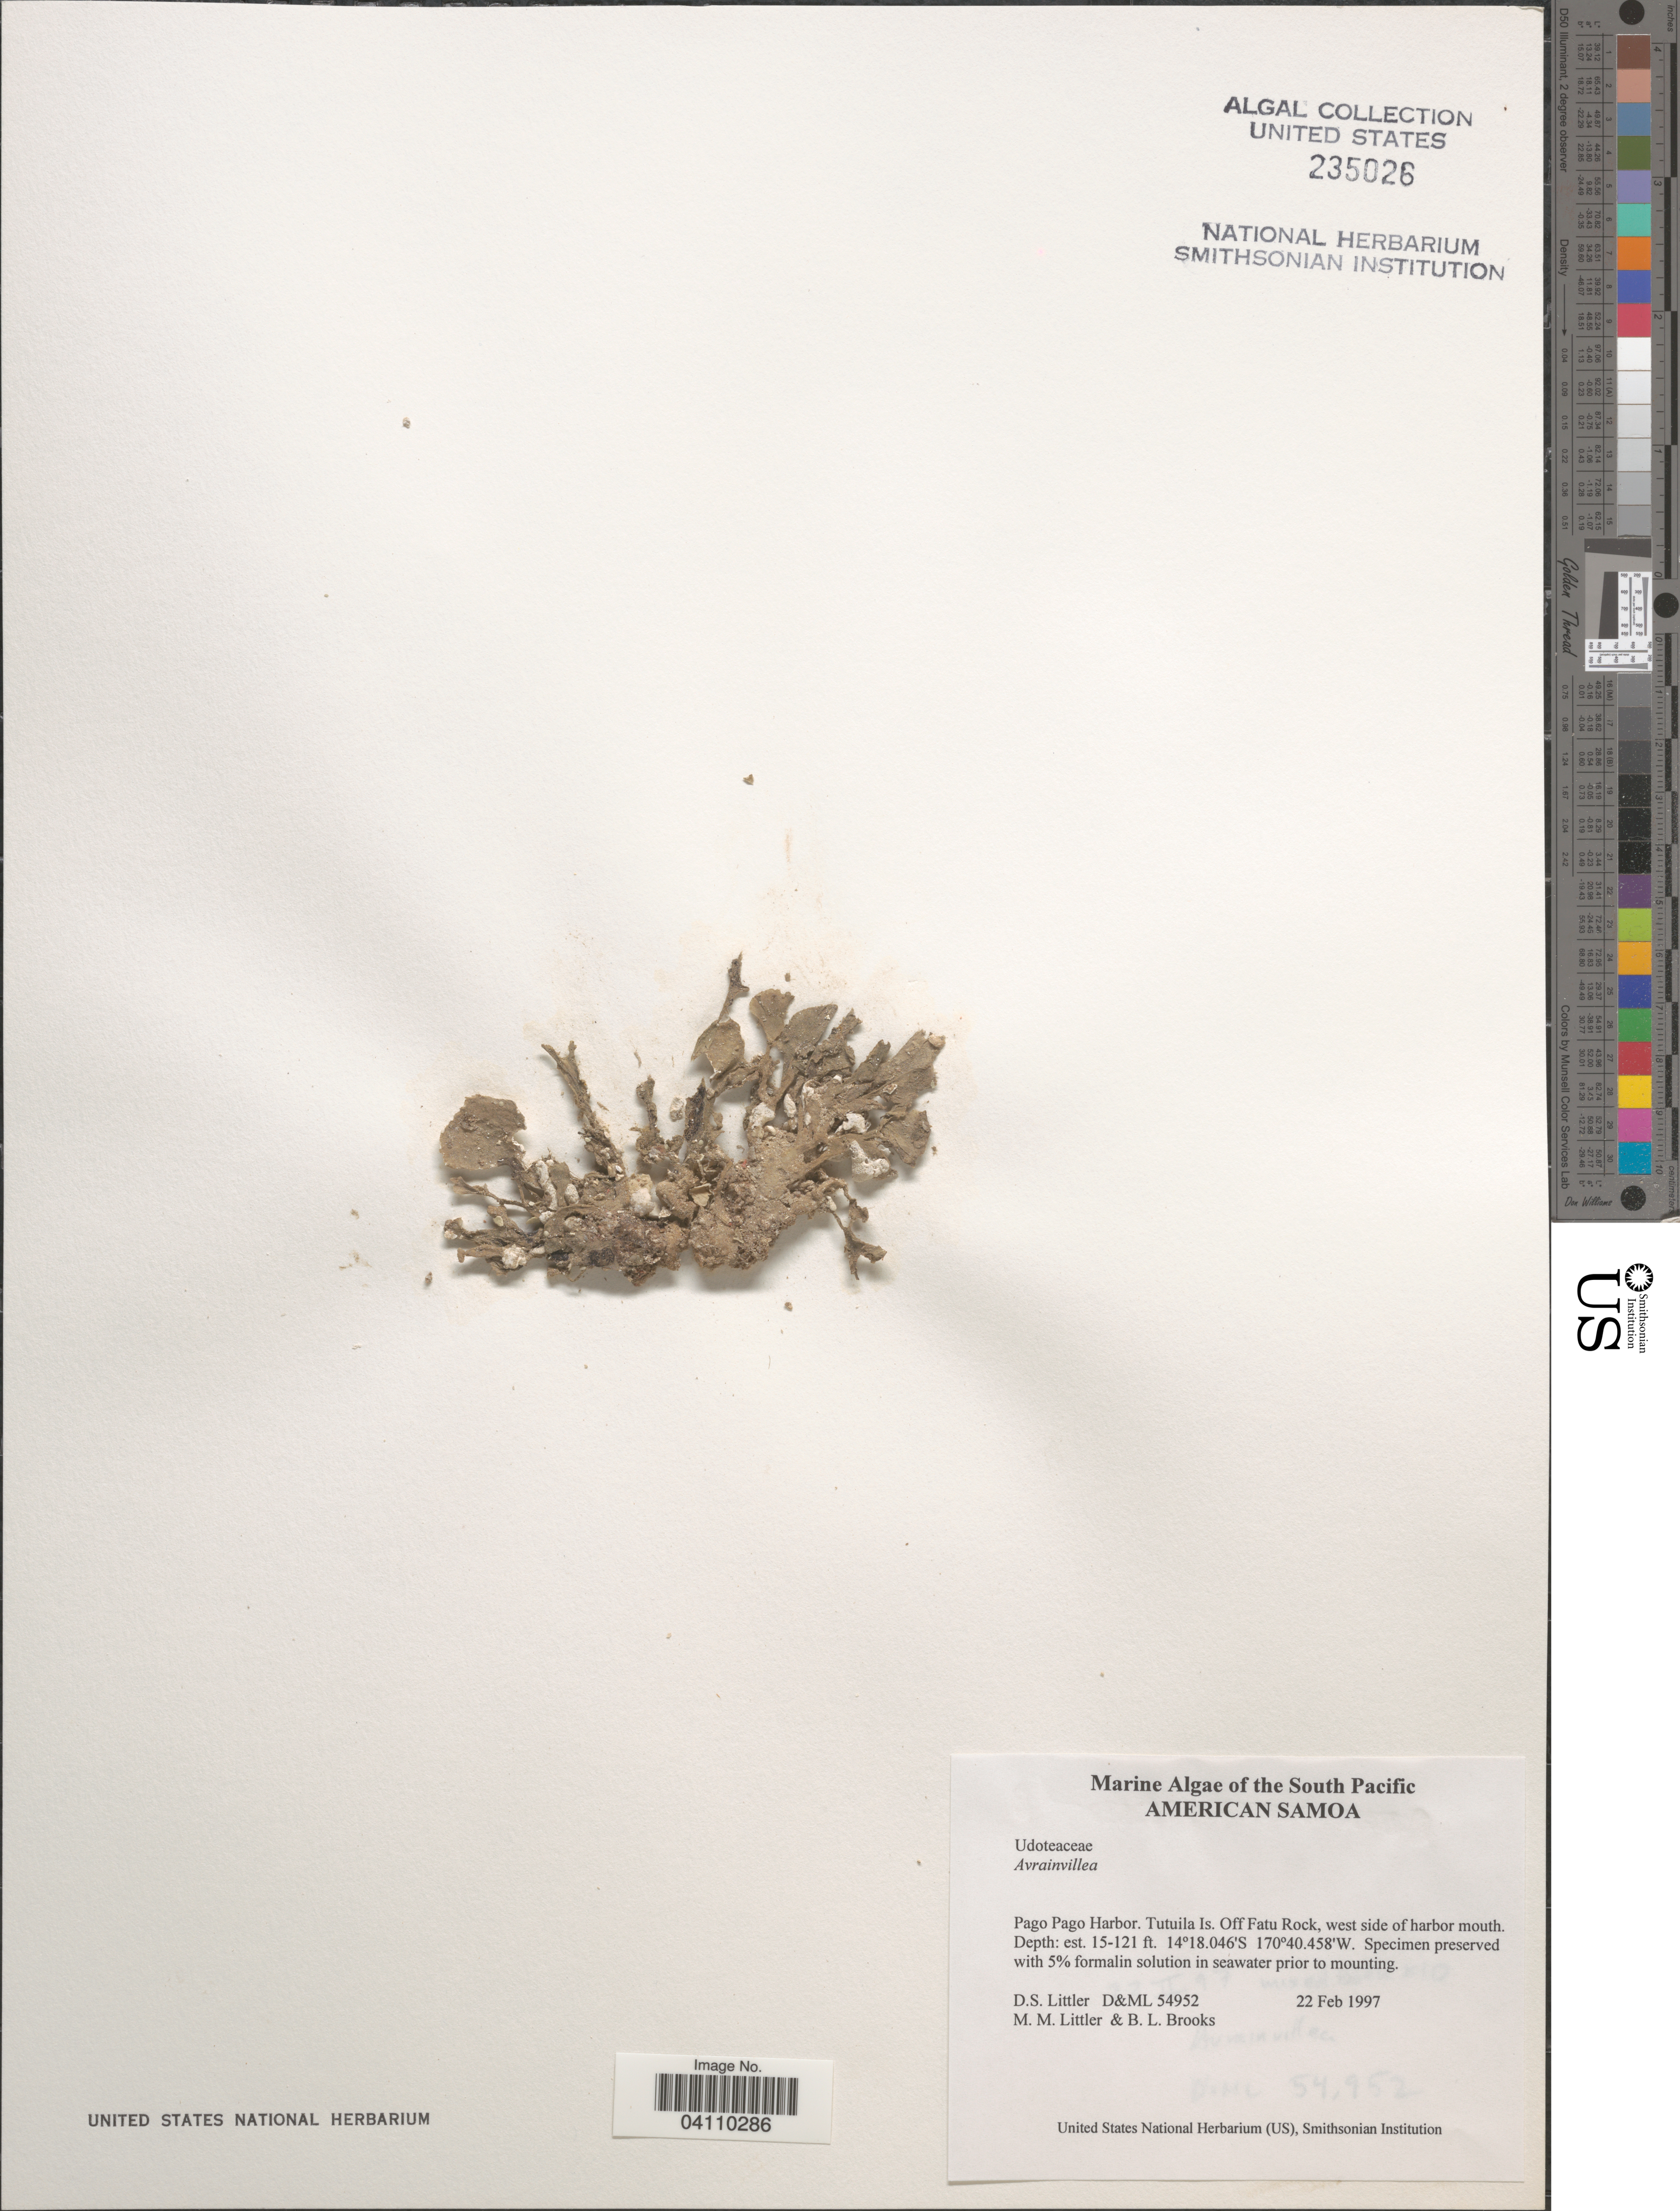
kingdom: Plantae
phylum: Chlorophyta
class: Ulvophyceae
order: Bryopsidales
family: Dichotomosiphonaceae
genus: Avrainvillea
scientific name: Avrainvillea sp.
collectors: D. S. Littler & B. Brooks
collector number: D&ML54952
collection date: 1997-02-22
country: American Samoa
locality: The South Pacific. Pago Pago Harbor. Tutuila Is. Off Fatu Rock, west side of harbor mouth.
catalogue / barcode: US 235026